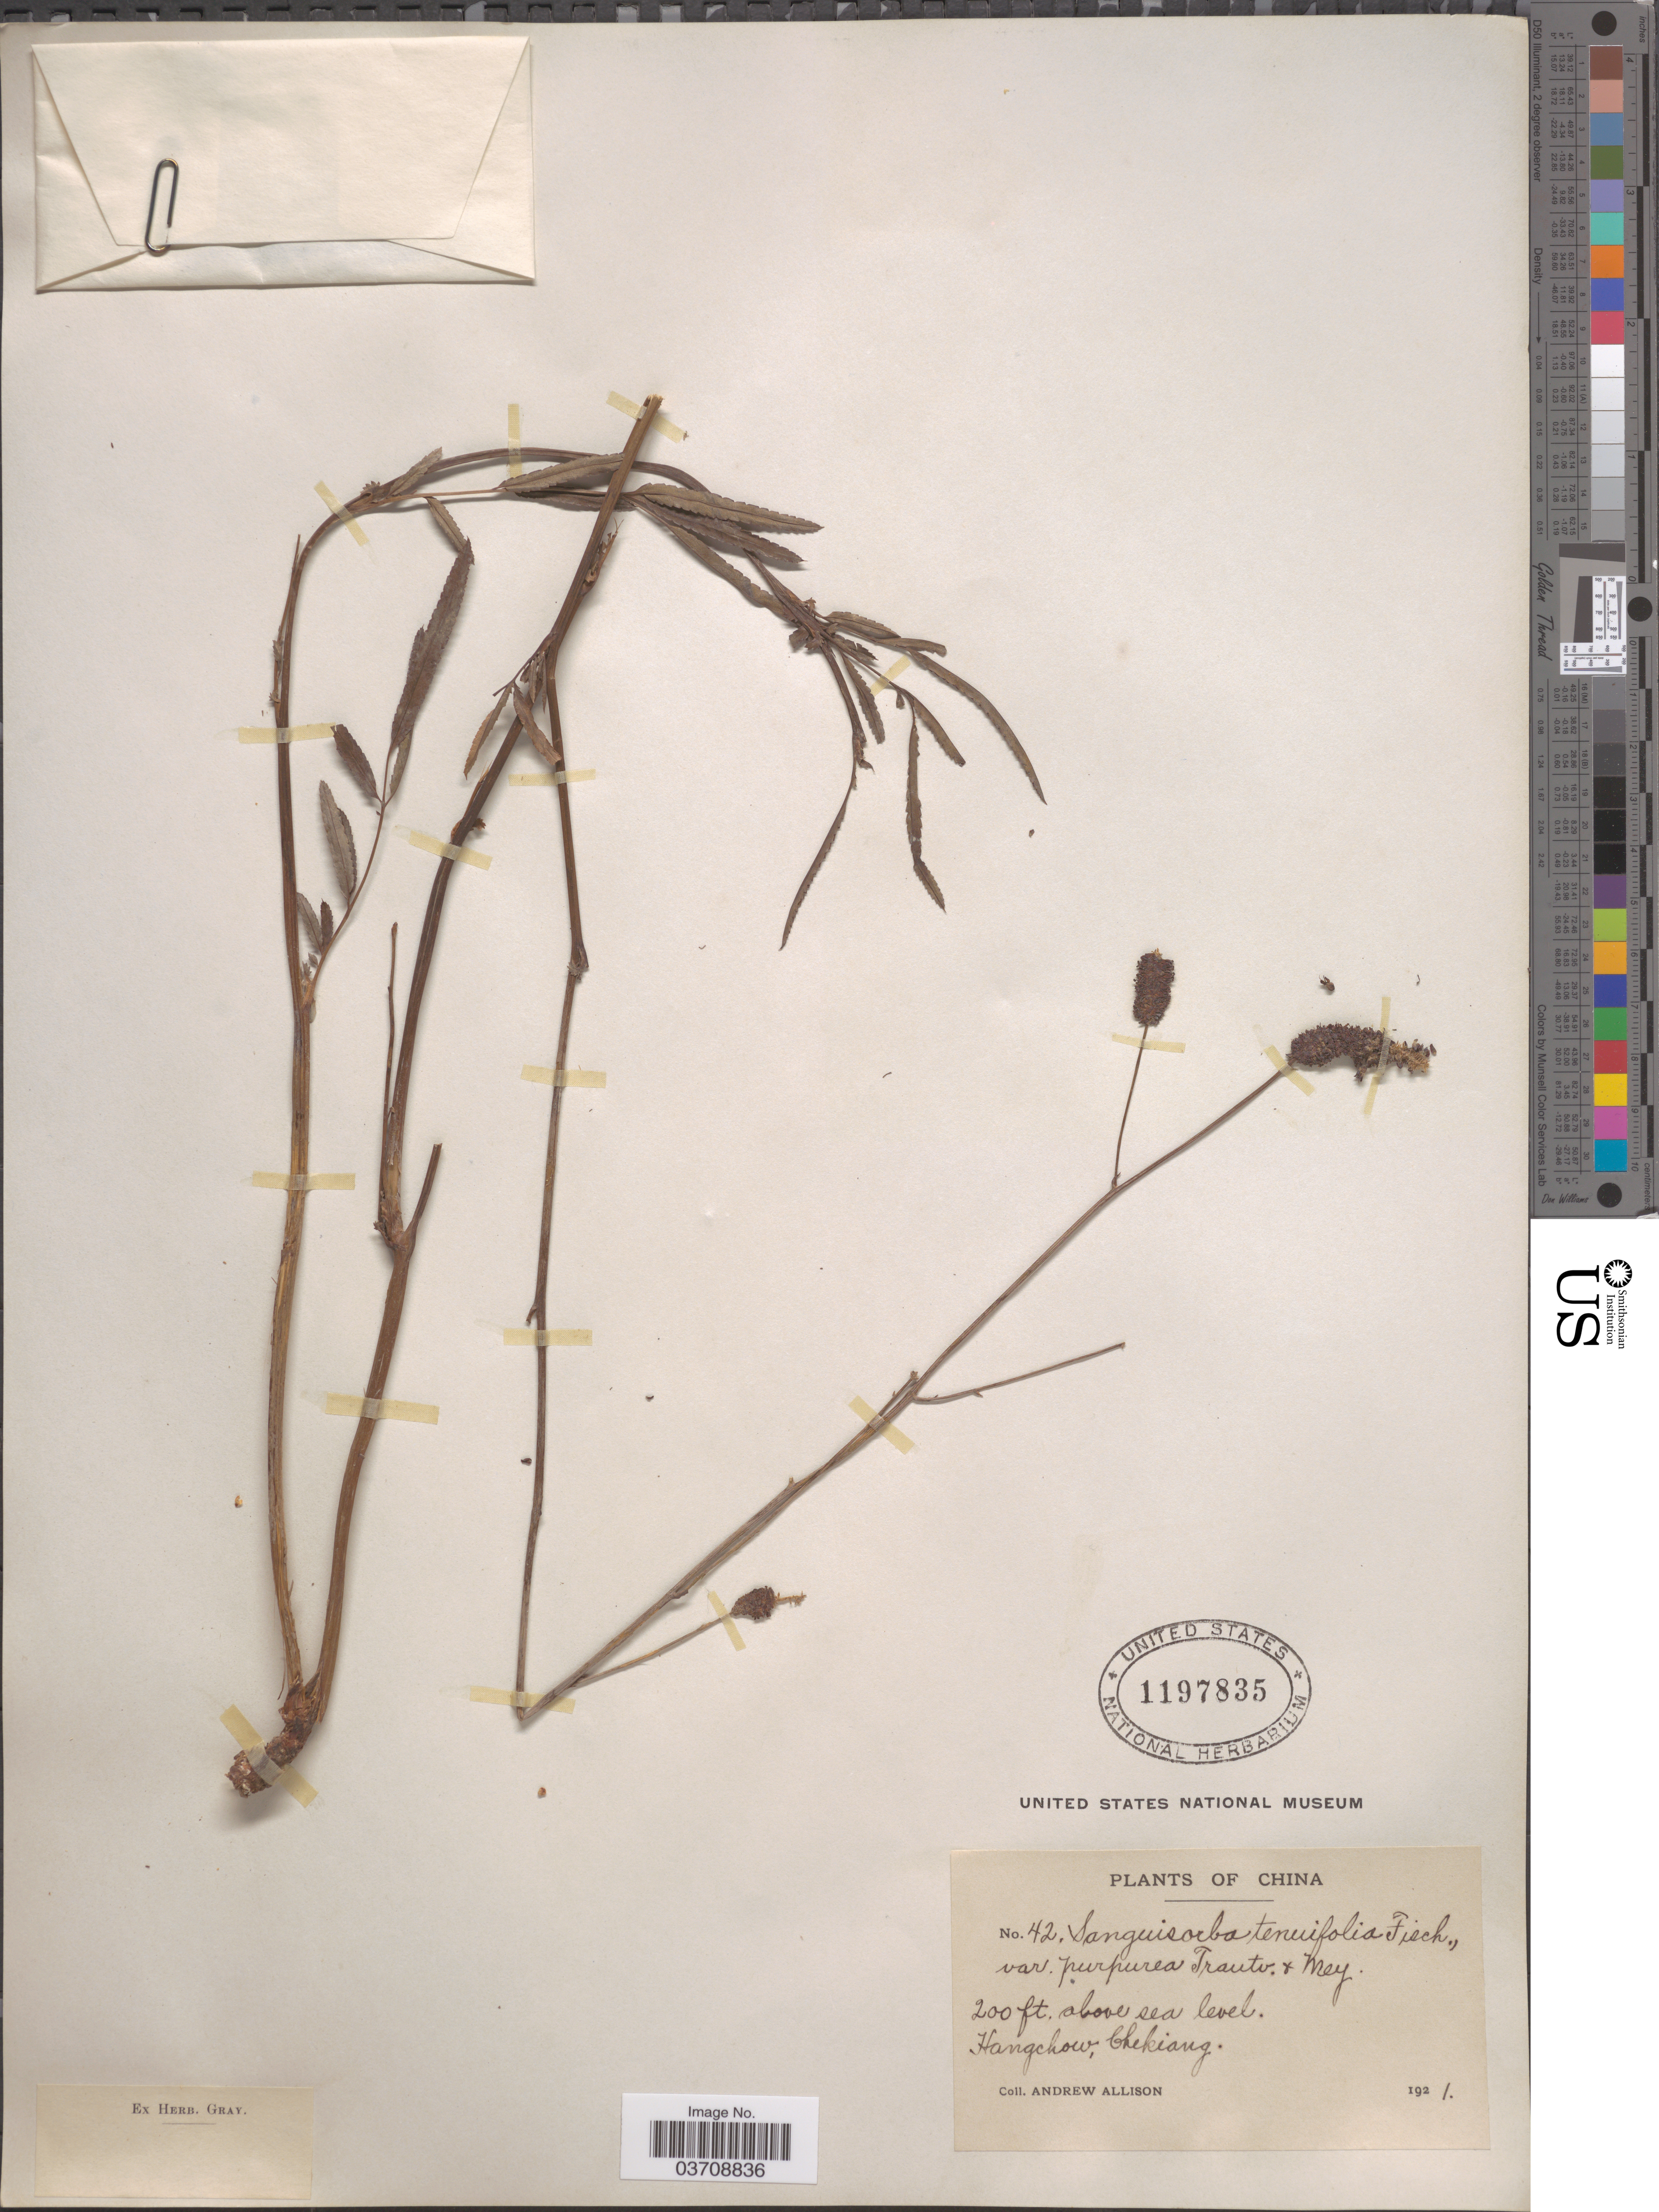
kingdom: Plantae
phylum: Tracheophyta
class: Magnoliopsida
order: Rosales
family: Rosaceae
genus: Sanguisorba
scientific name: Sanguisorba tenuifolia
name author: Fisch. ex Link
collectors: A. Allison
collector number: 42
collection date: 1921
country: China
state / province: Zhejiang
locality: Hangchow, Chekiang.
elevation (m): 61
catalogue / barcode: US 1197835